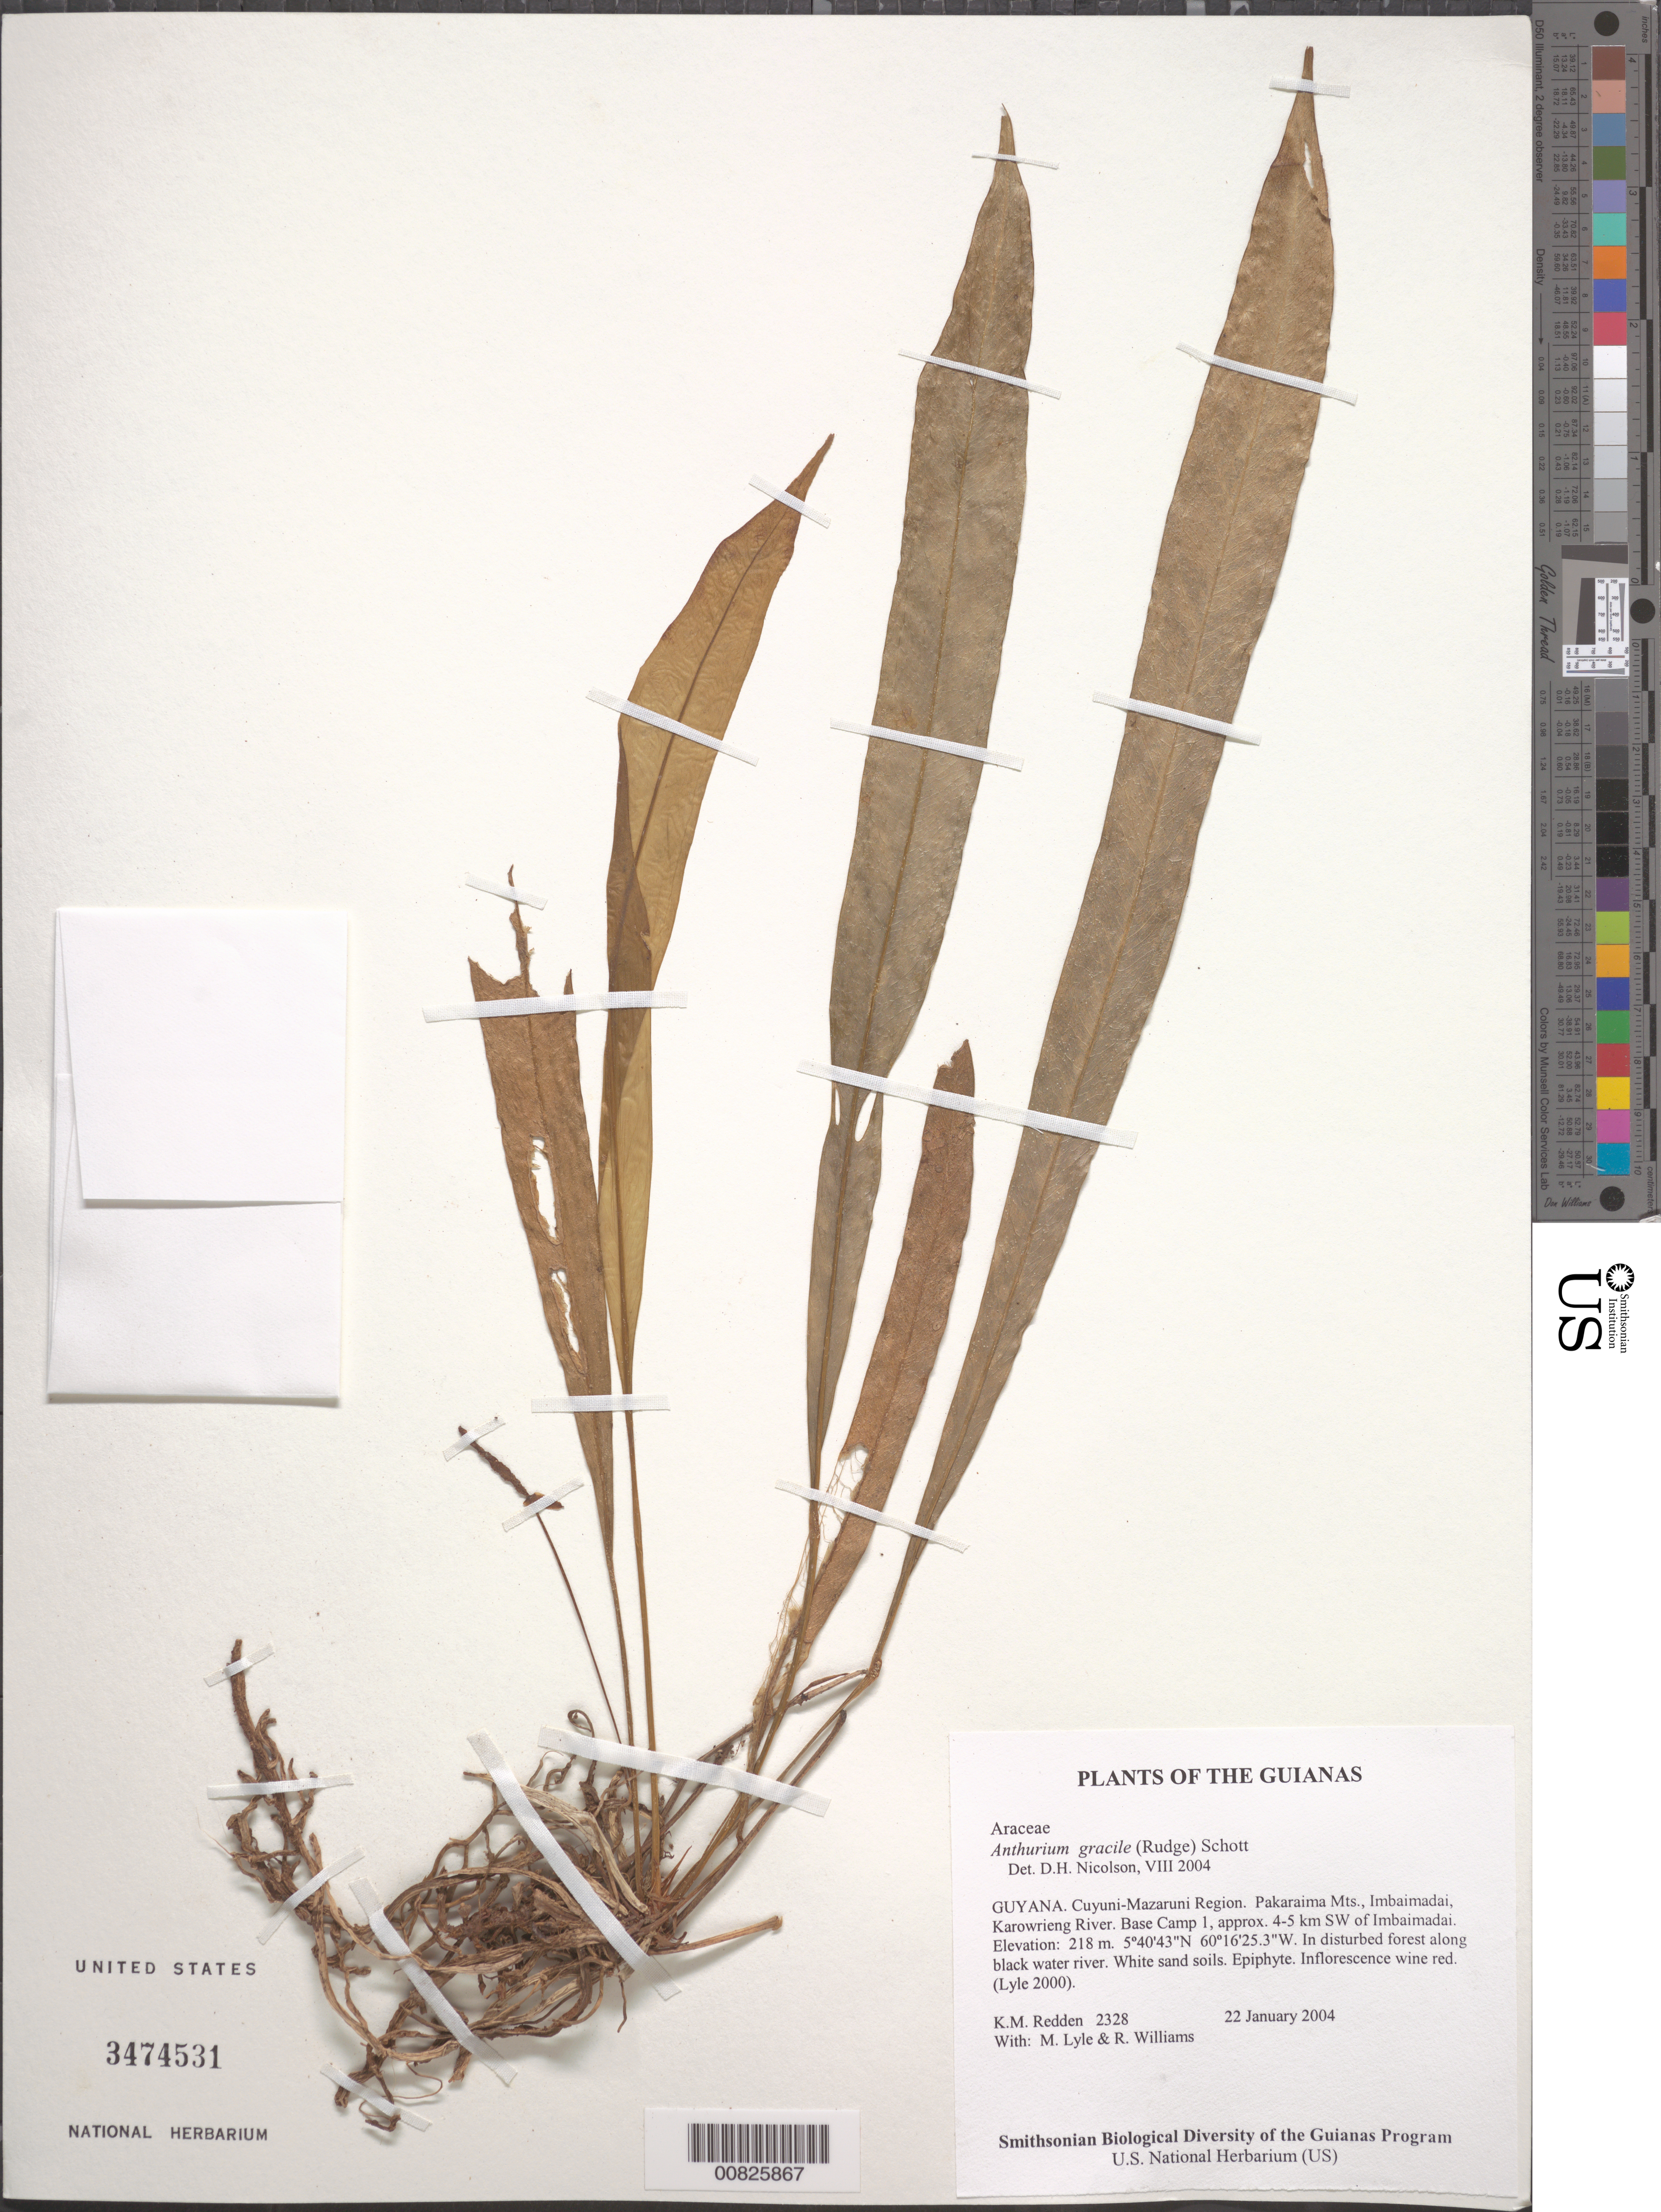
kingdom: Plantae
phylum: Tracheophyta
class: Liliopsida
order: Alismatales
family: Araceae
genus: Anthurium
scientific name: Anthurium gracile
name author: (Rudge) Schott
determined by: Nicolson, Dan H.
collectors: K. M. Redden, M. Lyle & R. Williams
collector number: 2328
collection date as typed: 22 January 2004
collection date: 2004-01-22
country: Guyana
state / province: Cuyuni-Mazaruni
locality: Pakaraima Mts., Imbaimadai, Karowrieng River. Base Camp 1, approx. 4-5 km SW of Imbaimadai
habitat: In disturbed forest along black water river. White sand soils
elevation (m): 218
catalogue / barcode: US 3474531